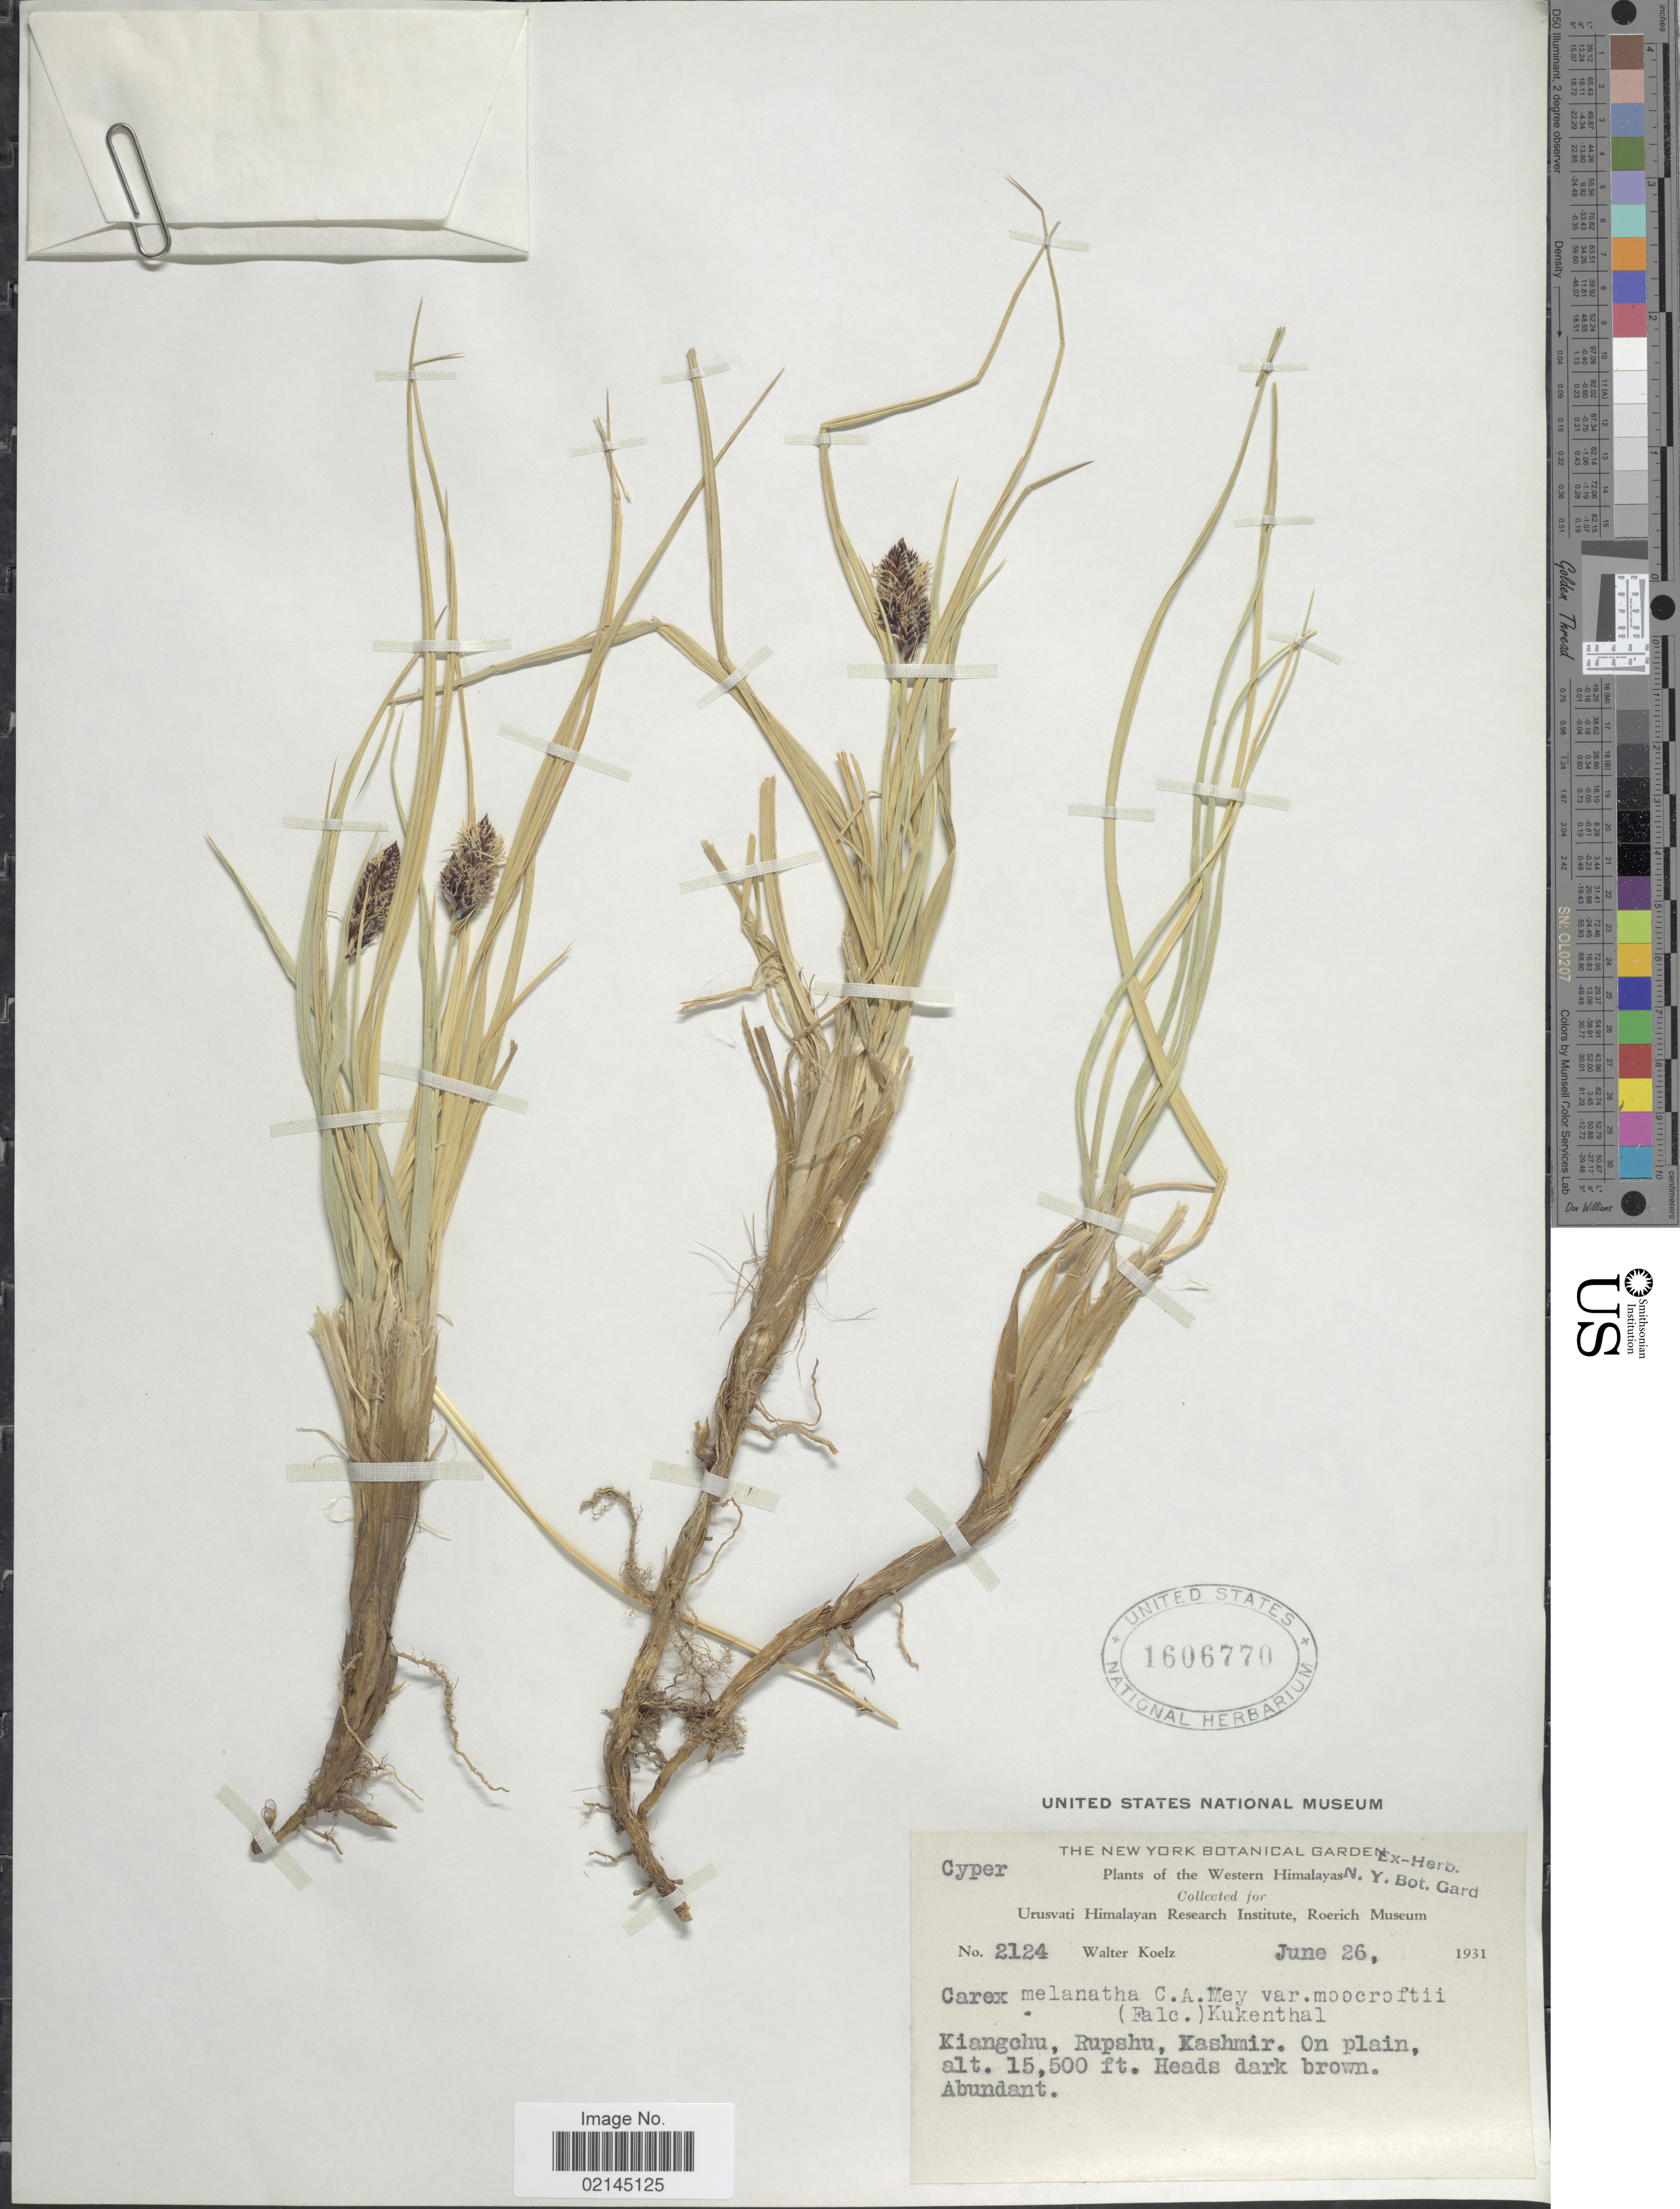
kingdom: Plantae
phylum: Tracheophyta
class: Liliopsida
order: Poales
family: Cyperaceae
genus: Carex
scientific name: Carex melanantha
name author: C.A. Mey.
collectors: W. N. Koelz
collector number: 2124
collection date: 1931-06-26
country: India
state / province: Jammu and Kashmir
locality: Western Himalayas, Kiangchu, Rupshu, Kashmir, on plain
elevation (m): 4724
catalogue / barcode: US 1606770